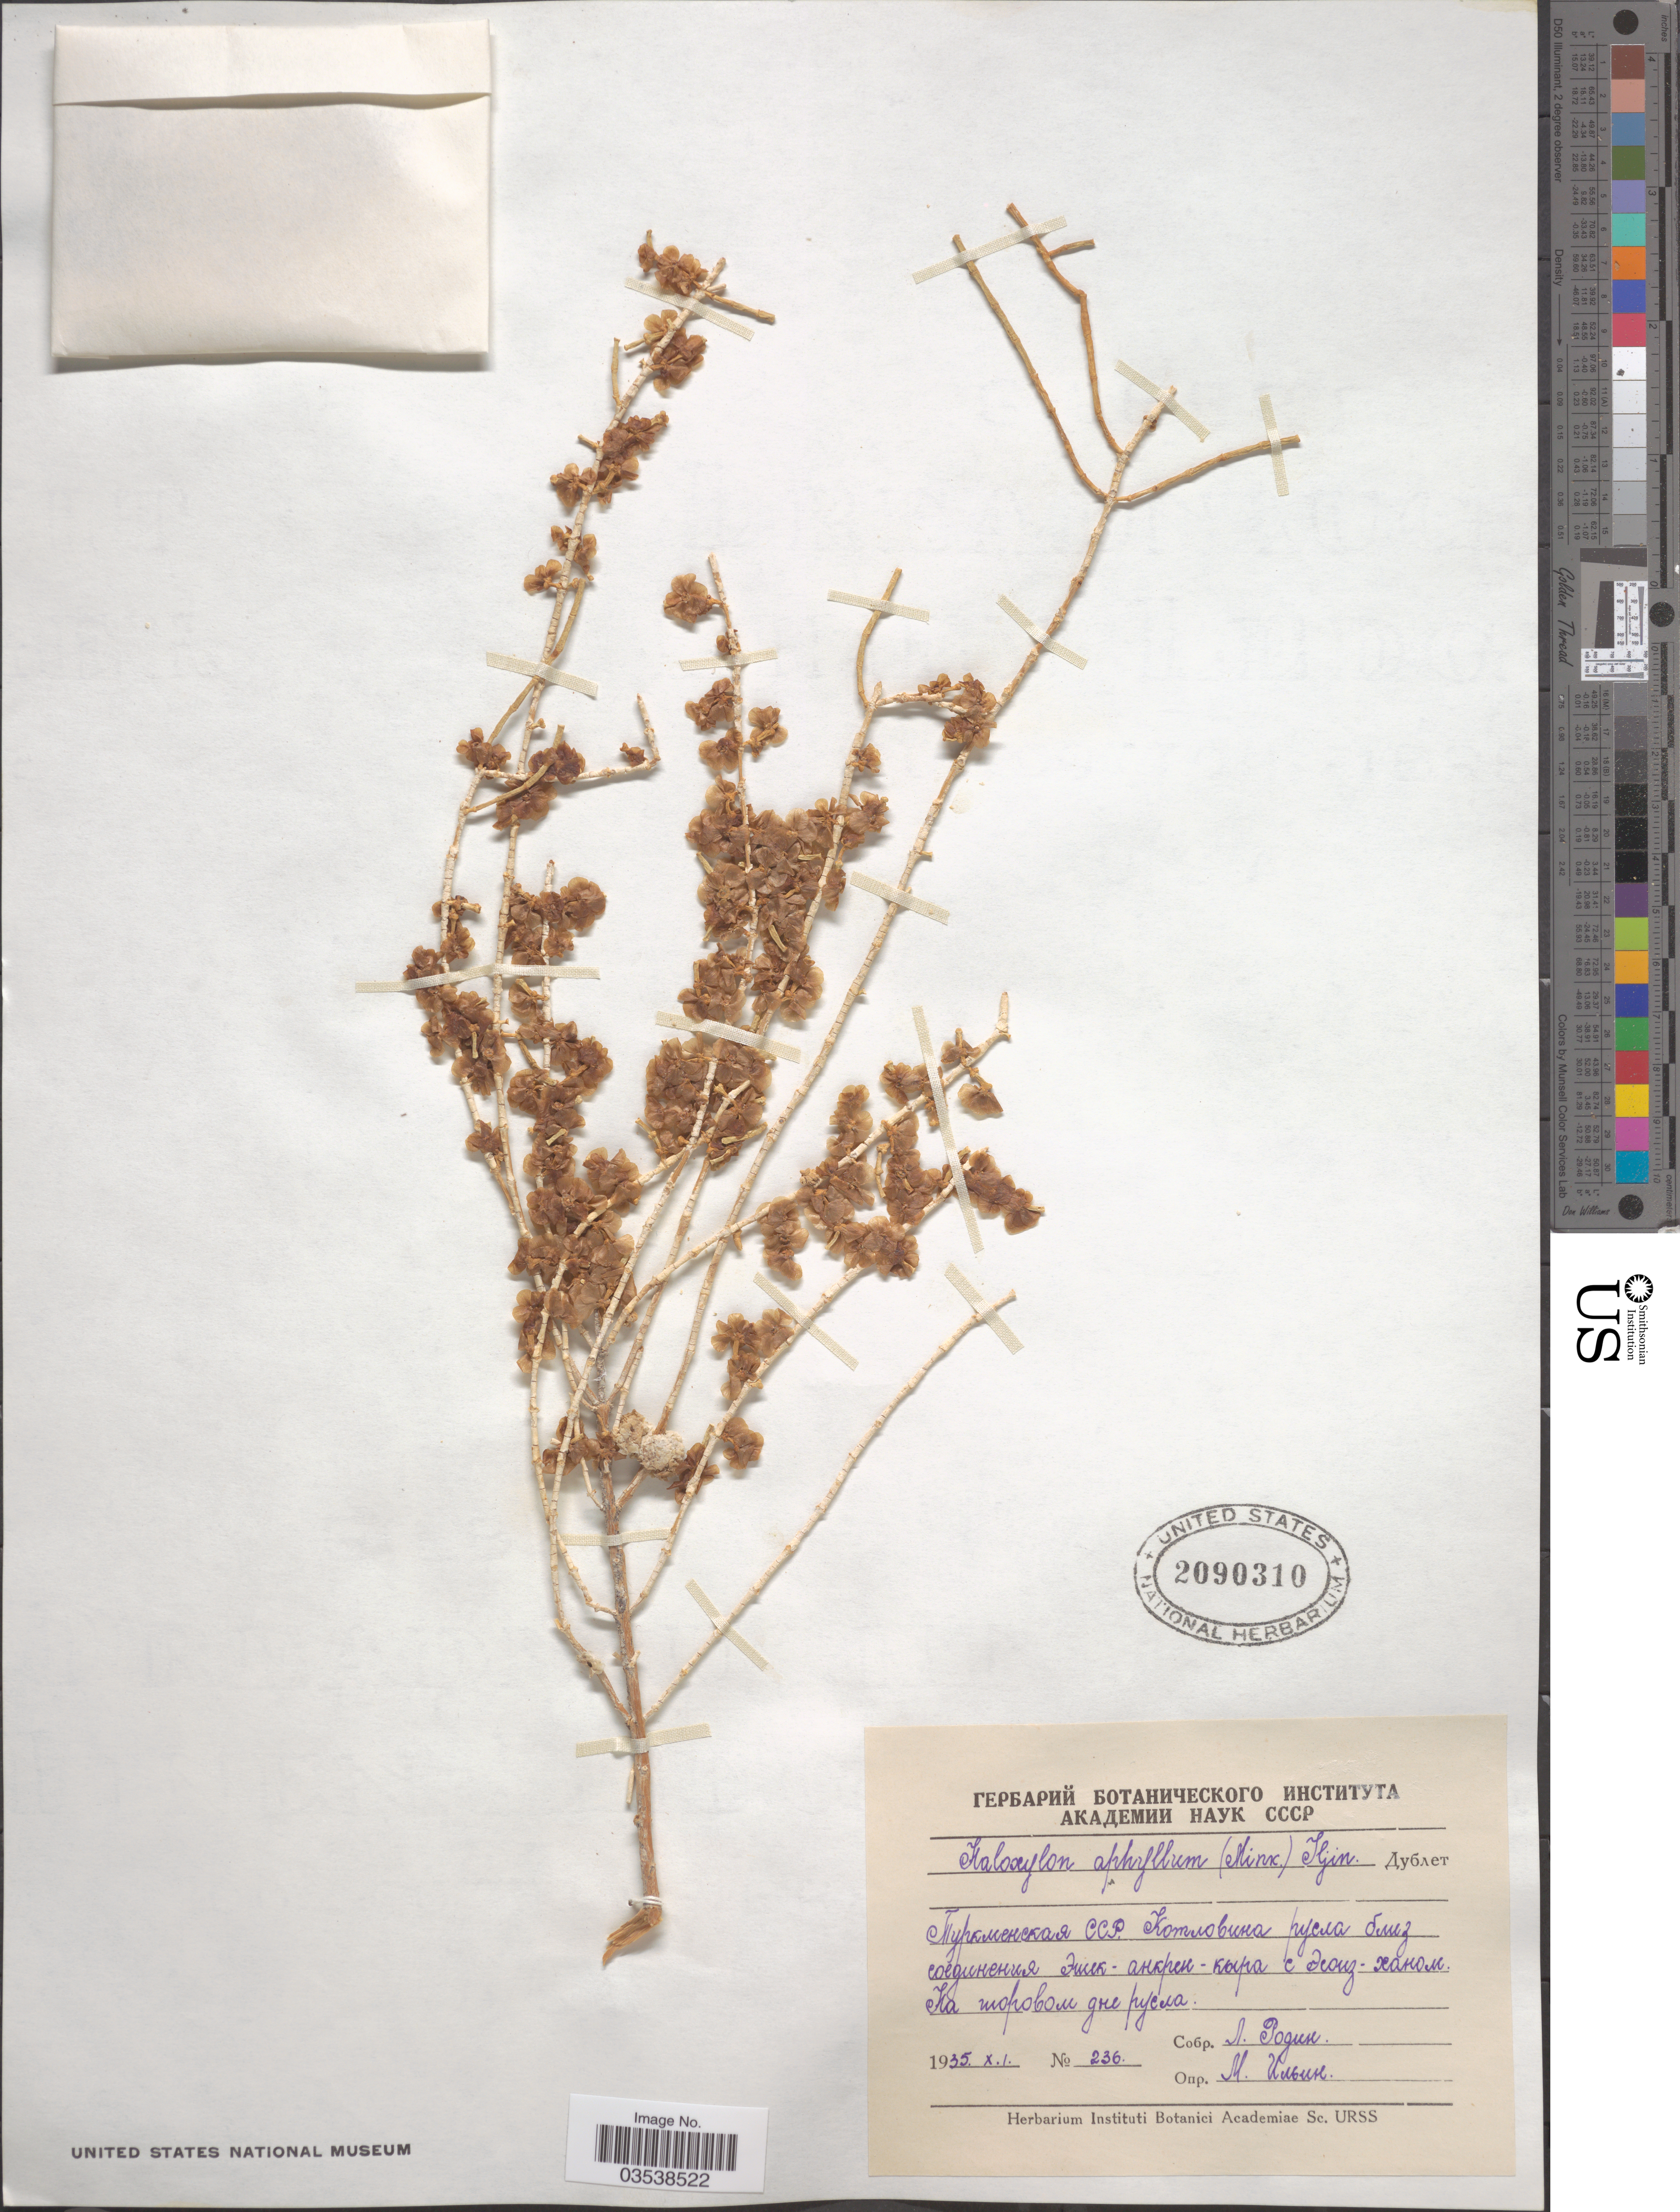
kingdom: Plantae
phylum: Tracheophyta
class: Magnoliopsida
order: Caryophyllales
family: Amaranthaceae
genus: Haloxylon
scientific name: Haloxylon ammodendron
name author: (C.A. Mey.) Bunge ex Fenzl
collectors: L. Rodin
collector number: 236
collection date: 1935-10-01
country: Turkmenistan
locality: Ishek-Ankrenkyr.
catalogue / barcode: US 2090310